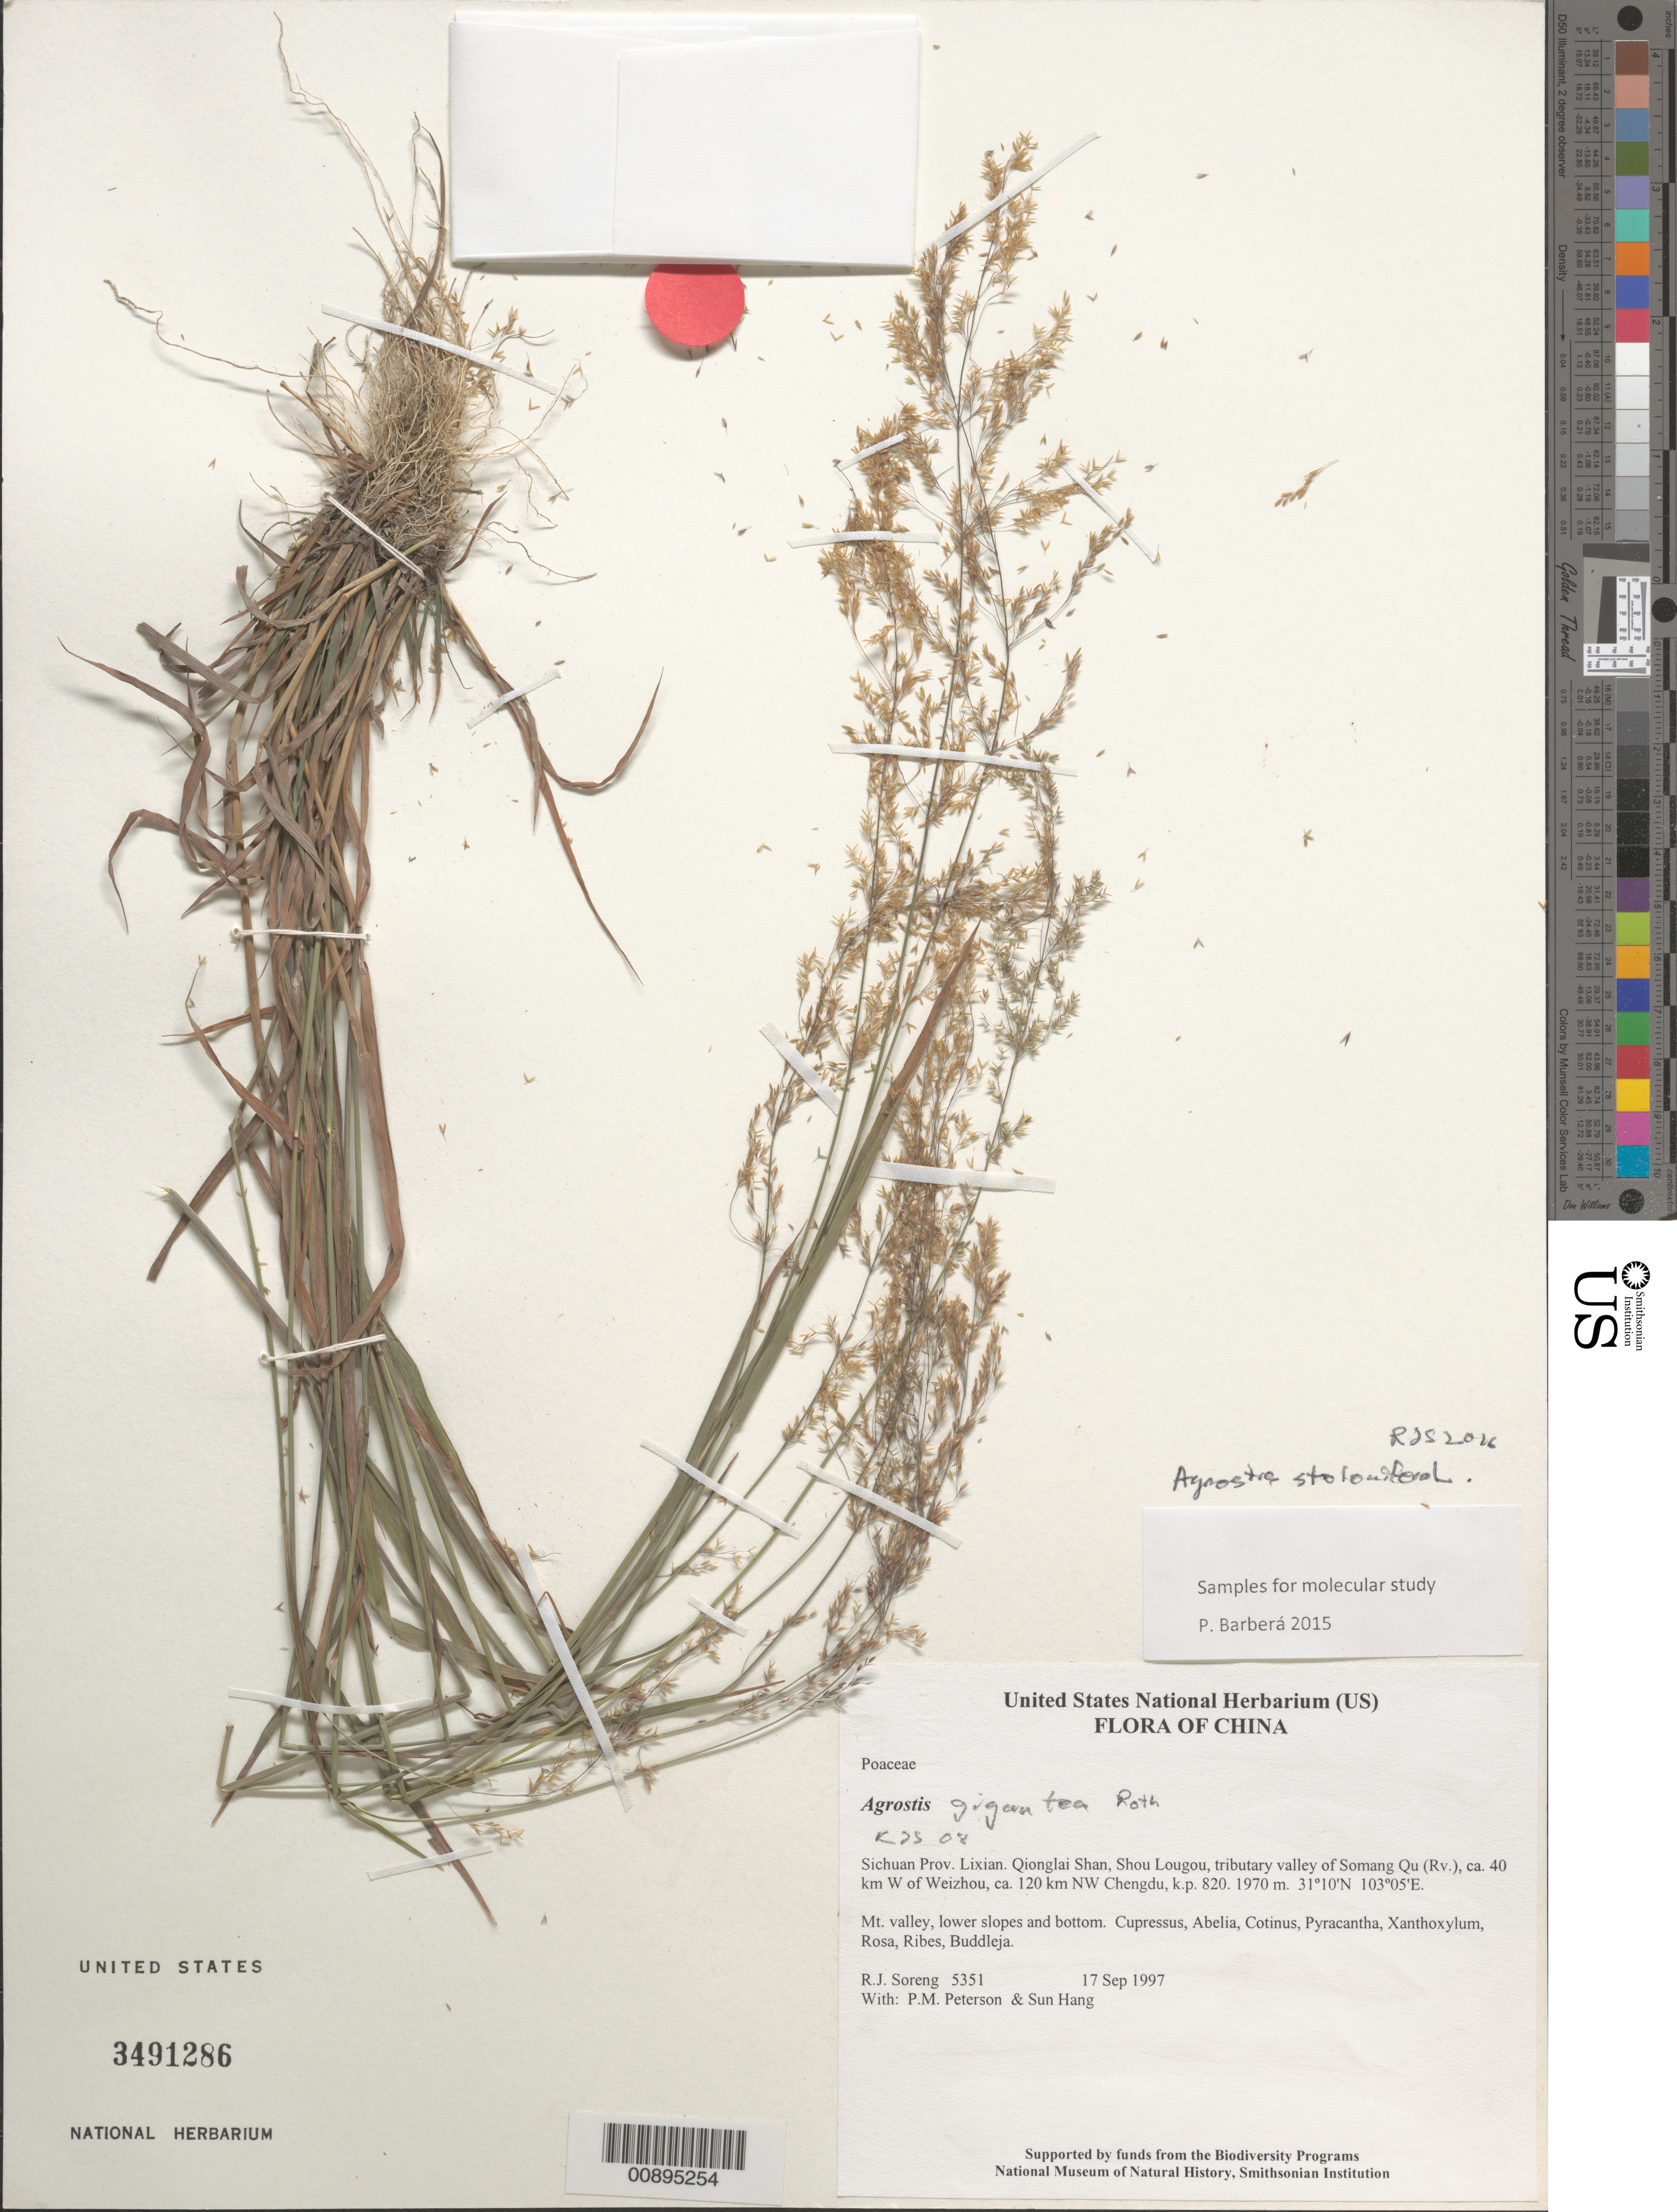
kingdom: Plantae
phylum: Tracheophyta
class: Liliopsida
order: Poales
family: Poaceae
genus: Agrostis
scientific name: Agrostis stolonifera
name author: L.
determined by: Soreng, Robert J., Research Associate (BOT), Smithsonian Institution - National Museum of Natural History (UNITED STATES)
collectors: R. J. Soreng, P. M. Peterson & Sun Hang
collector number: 5351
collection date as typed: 17 Sep 1997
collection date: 1997-09-17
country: China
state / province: Sichuan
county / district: Lixian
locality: Qionglai Shan, Shou Lougou, tributary valley of Somang Qu (Rv.), ca. 40 km W of Weizhou, ca. 120 km NW Chengdu, k.p. 820.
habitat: Mt. valley, lower slopes and bottom. Cupressus, Abelia, Cotinus, Pyracantha, Xanthoxylum, Rosa, Ribes, Buddleja.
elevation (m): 1970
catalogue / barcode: US 3491286